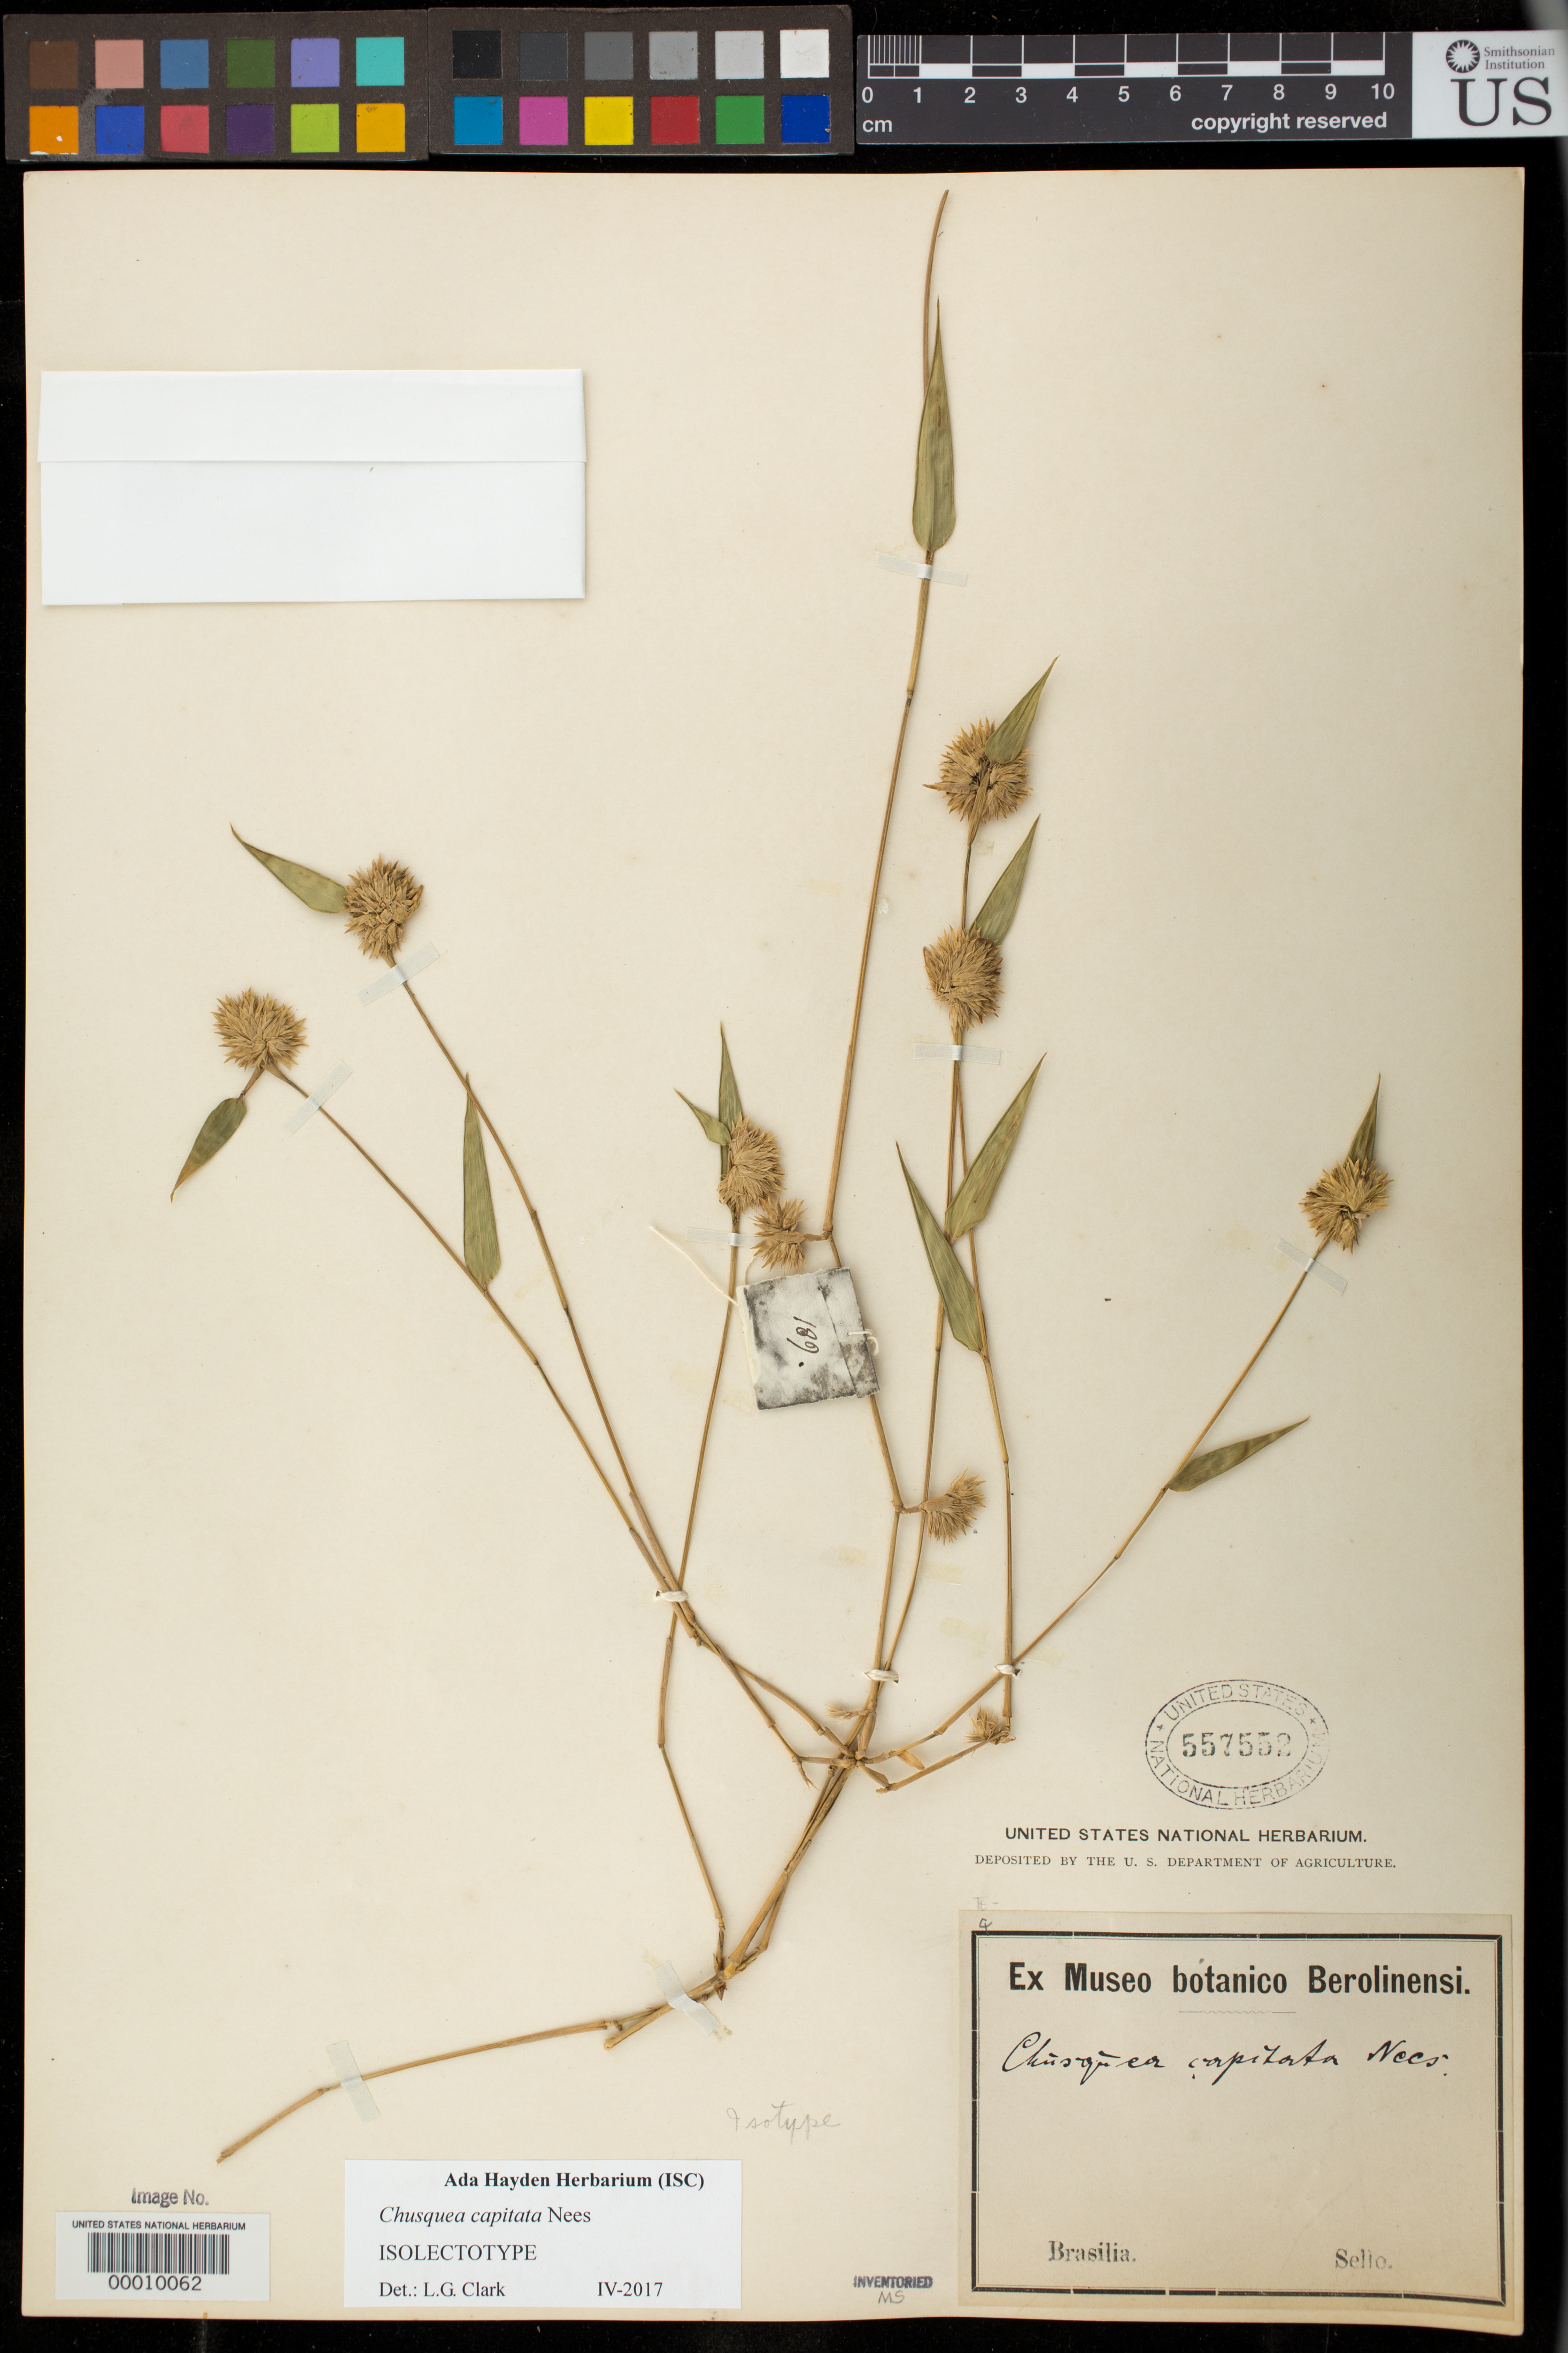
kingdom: Plantae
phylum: Tracheophyta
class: Liliopsida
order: Poales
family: Poaceae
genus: Chusquea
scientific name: Chusquea capitata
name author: Nees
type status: Type Collection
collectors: F. Sellow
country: Brazil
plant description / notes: Specimen annotated as isolectotype by L.G. Clark (2017)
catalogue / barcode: US 557552